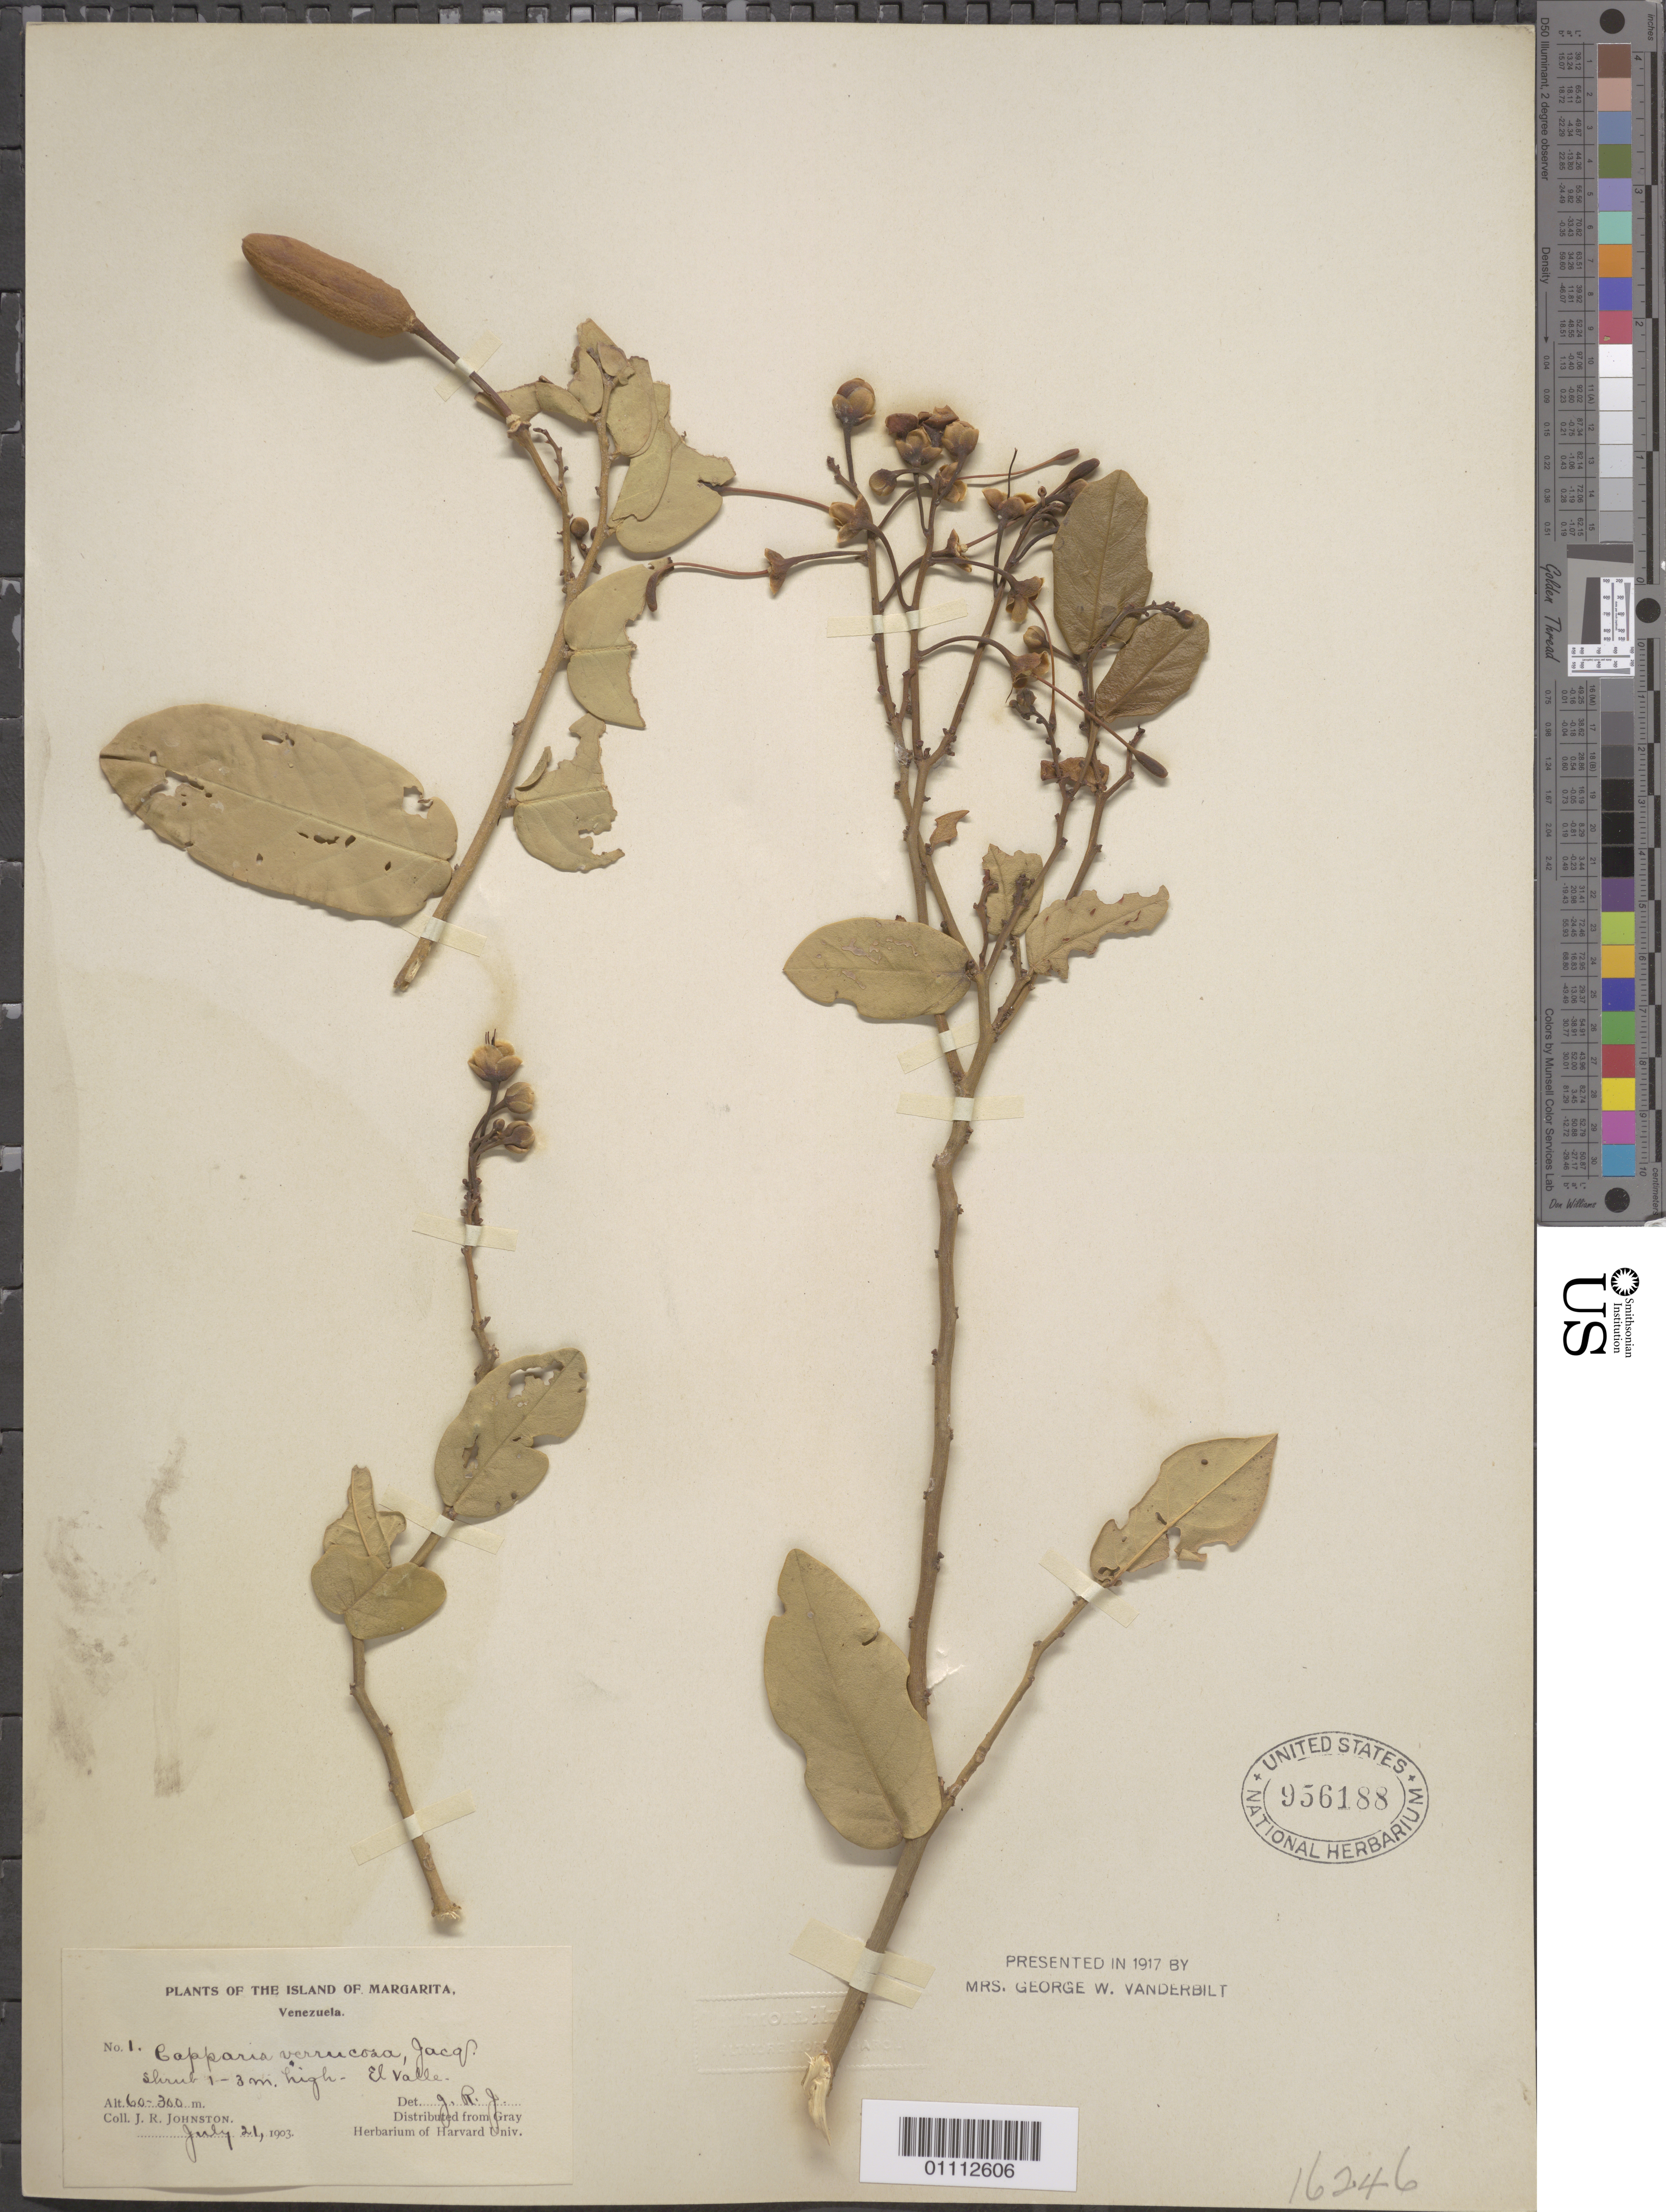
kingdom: Plantae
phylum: Tracheophyta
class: Magnoliopsida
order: Brassicales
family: Capparaceae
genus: Capparis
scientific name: Capparis verrucosa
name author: Jacq.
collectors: J. R. Johnson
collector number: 1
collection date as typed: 21 Jul 1903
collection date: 1903-07-21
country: Venezuela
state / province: Nueva Esparta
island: Margarita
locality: El Valle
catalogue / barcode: US 956188